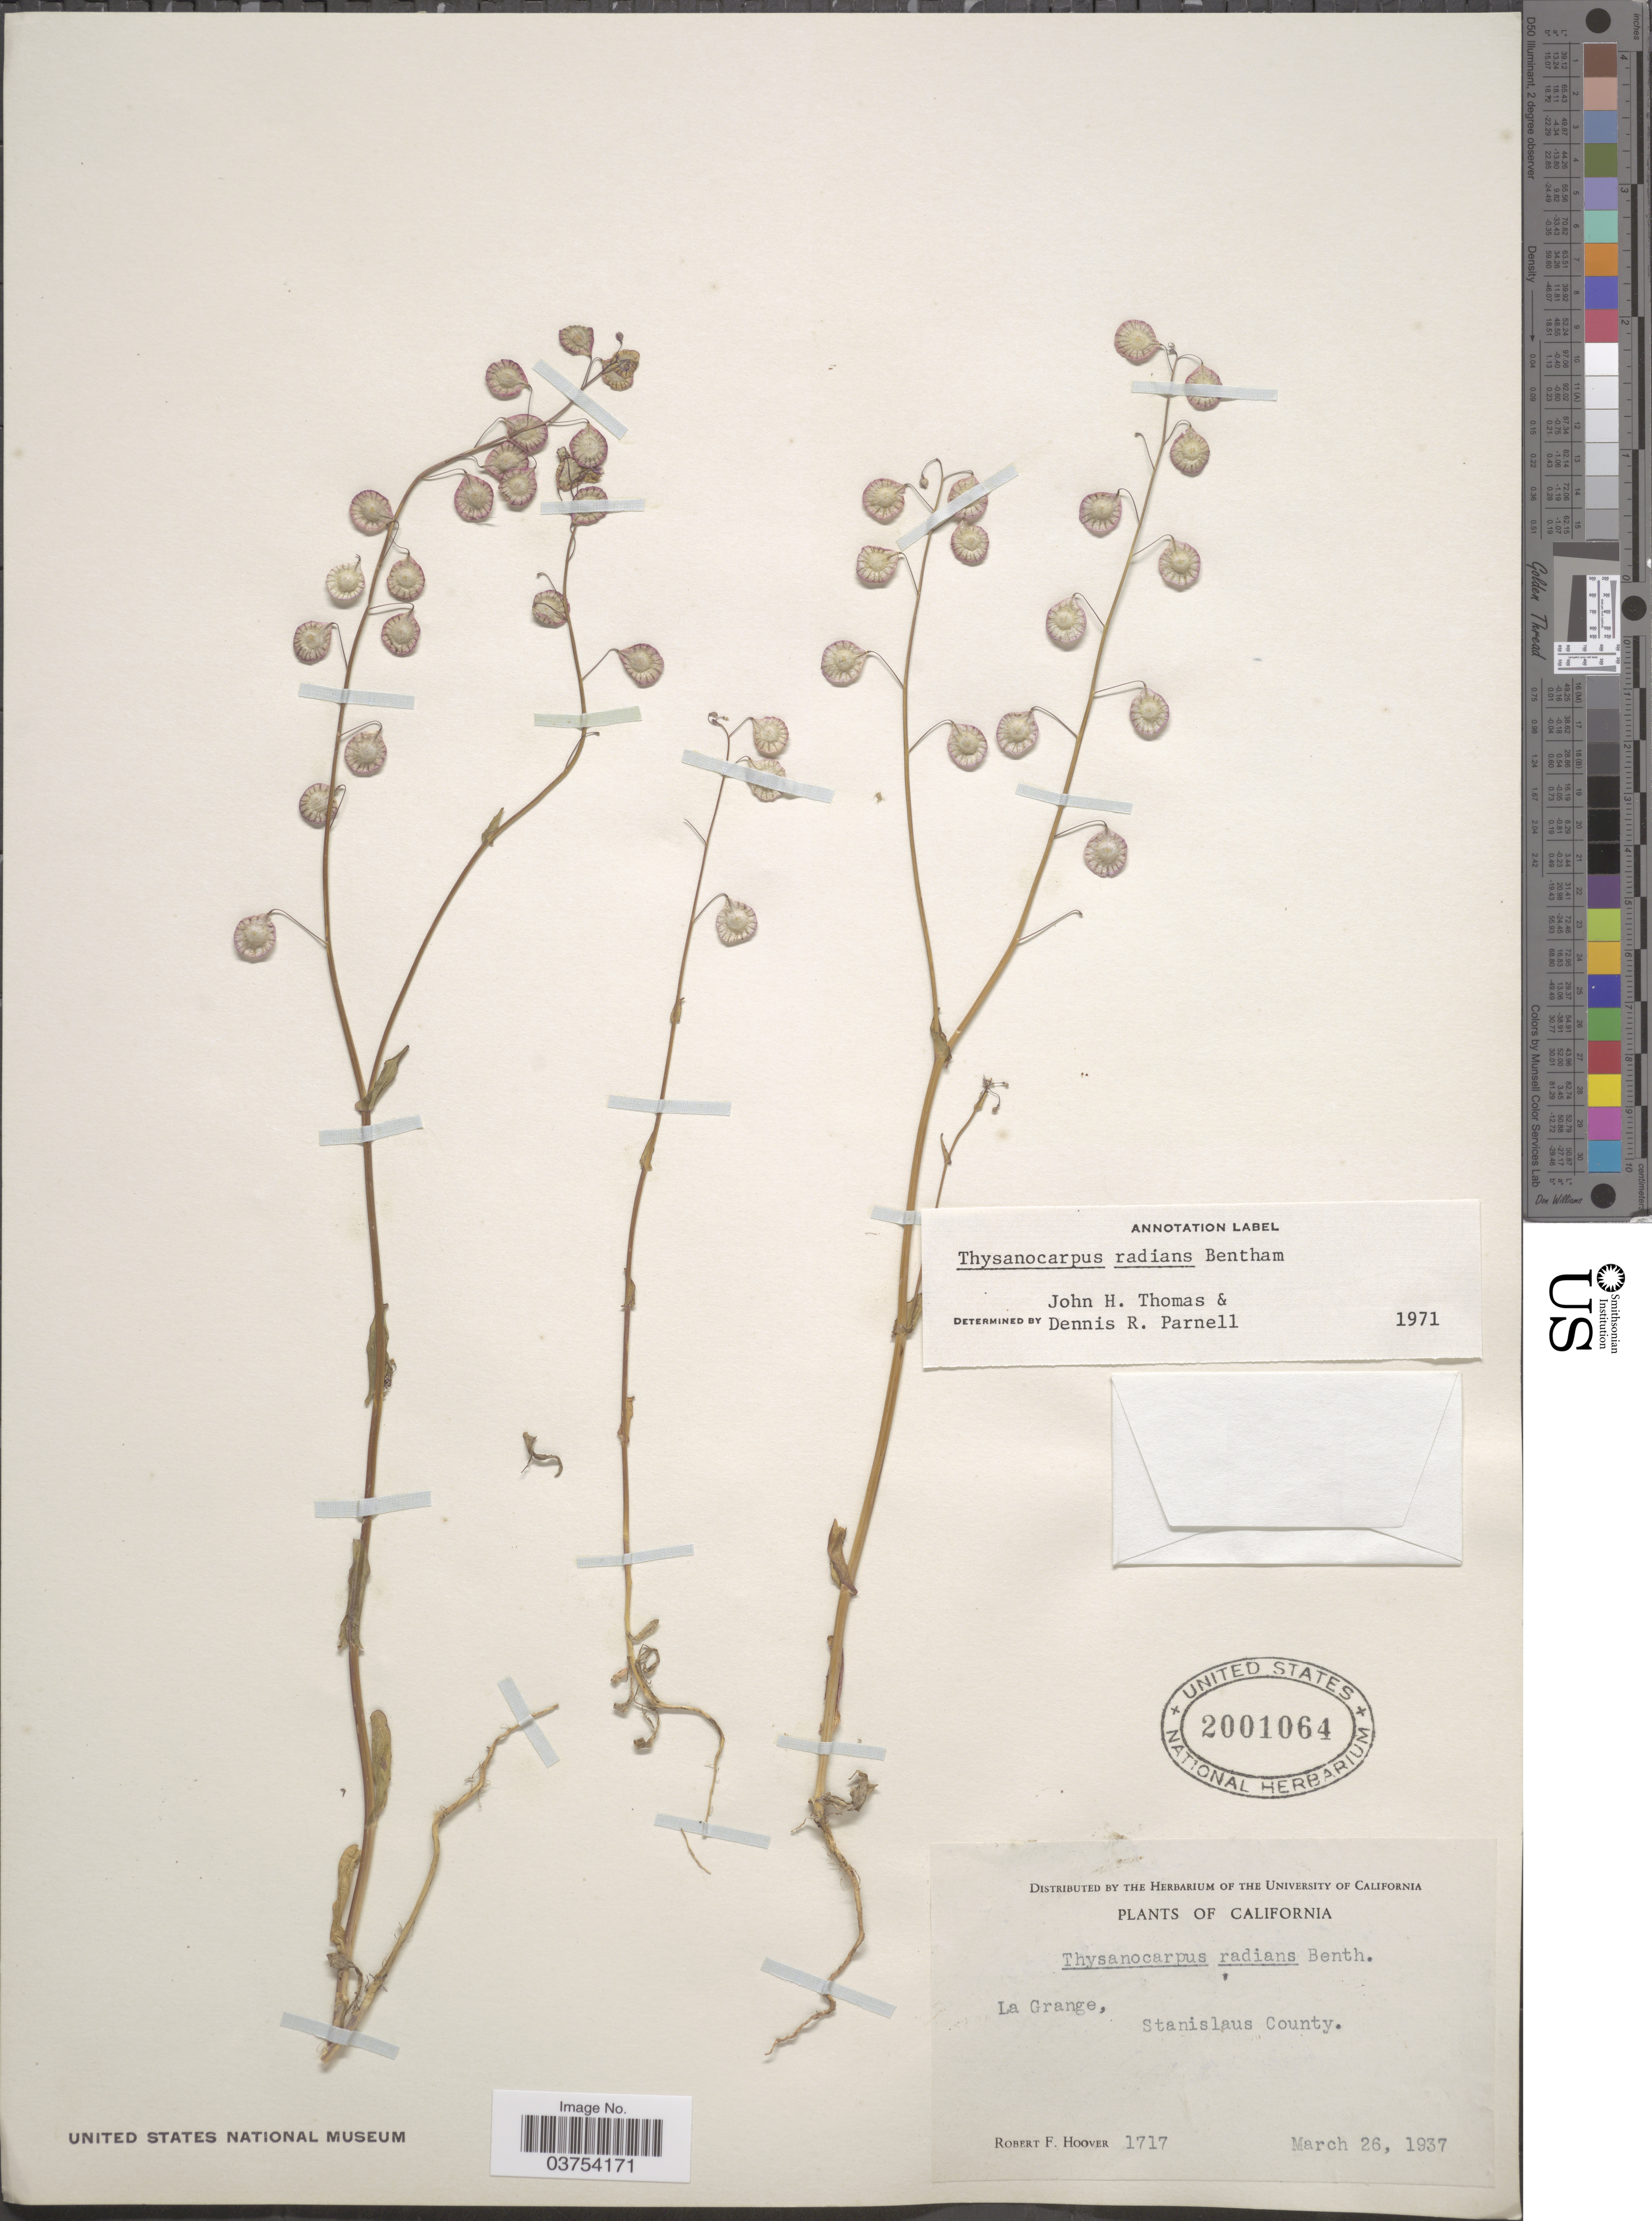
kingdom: Plantae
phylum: Tracheophyta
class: Magnoliopsida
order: Brassicales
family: Brassicaceae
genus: Thysanocarpus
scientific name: Thysanocarpus radians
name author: Benth.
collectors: R. F. Hoover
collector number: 1717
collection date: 1937-03-26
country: United States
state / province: California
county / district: Stanislaus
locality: La Grange, Stanislaus County.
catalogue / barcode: US 2001064